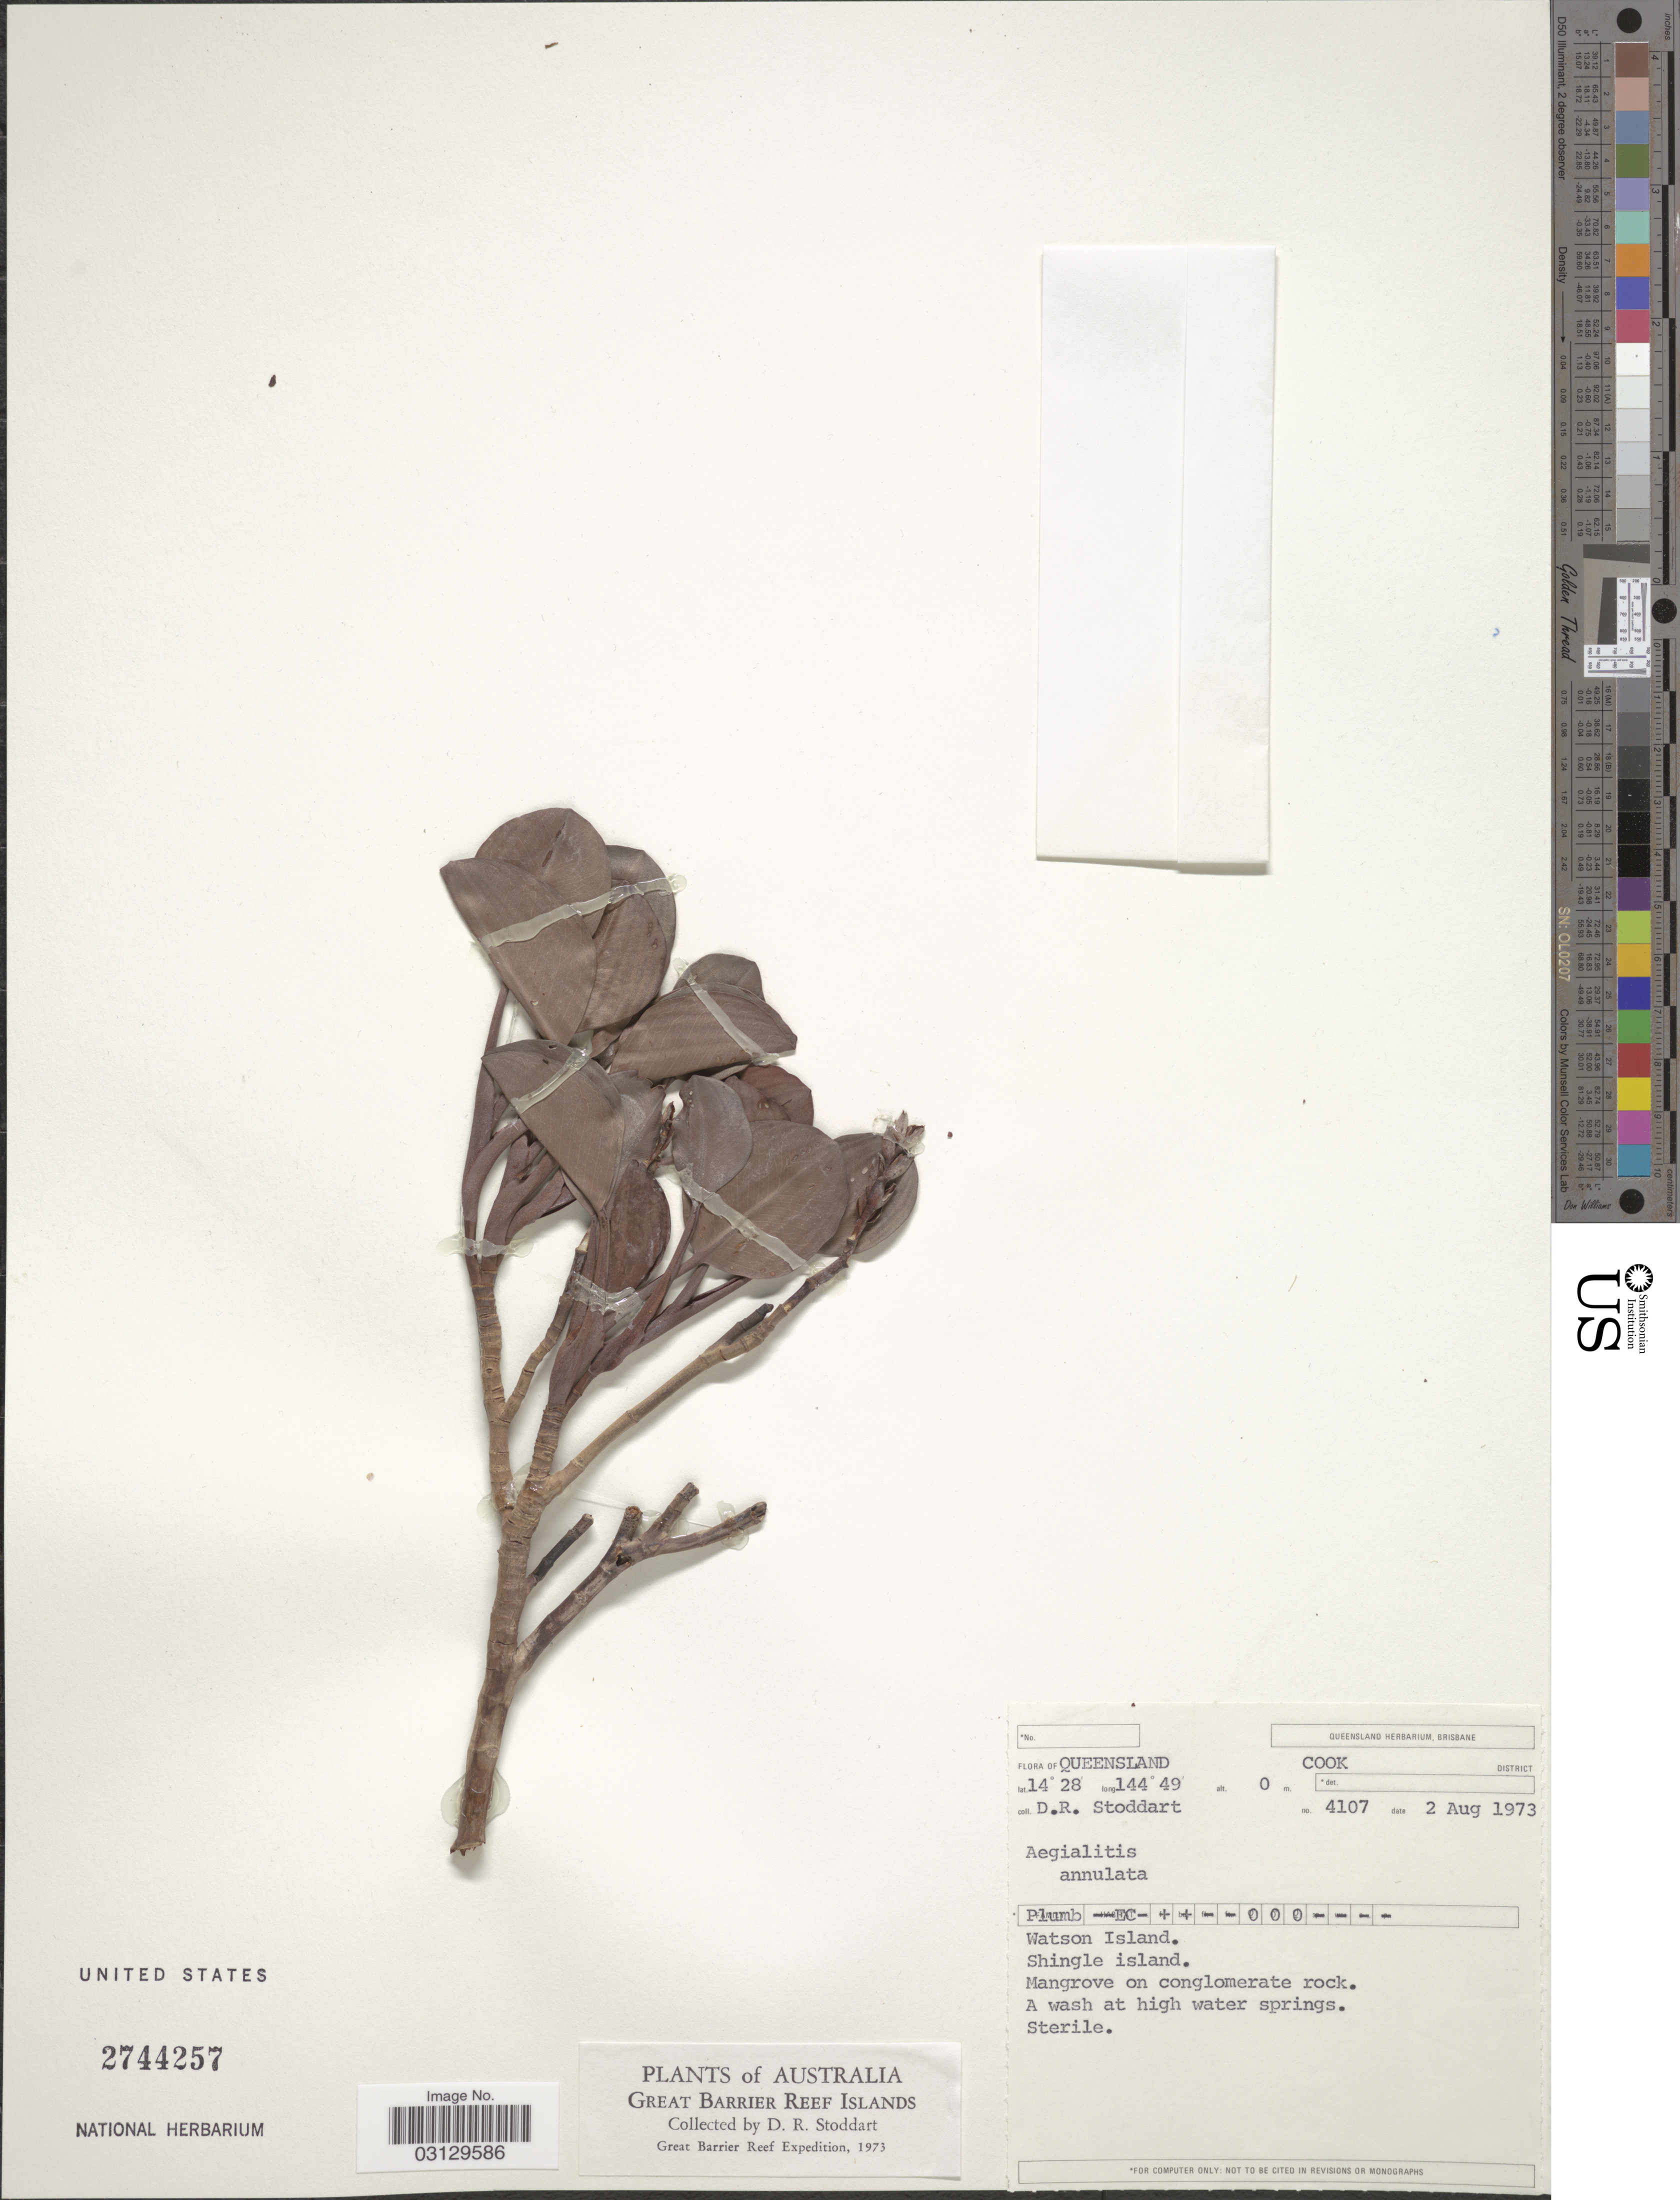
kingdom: Plantae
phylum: Tracheophyta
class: Magnoliopsida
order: Caryophyllales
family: Plumbaginaceae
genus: Aegialitis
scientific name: Aegialitis annulata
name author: R. Br.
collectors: D. R. Stoddart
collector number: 4107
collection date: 1973-08-02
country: Australia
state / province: Queensland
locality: Cook District. Watson Island. Shingle island.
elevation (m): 0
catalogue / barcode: US 2744257